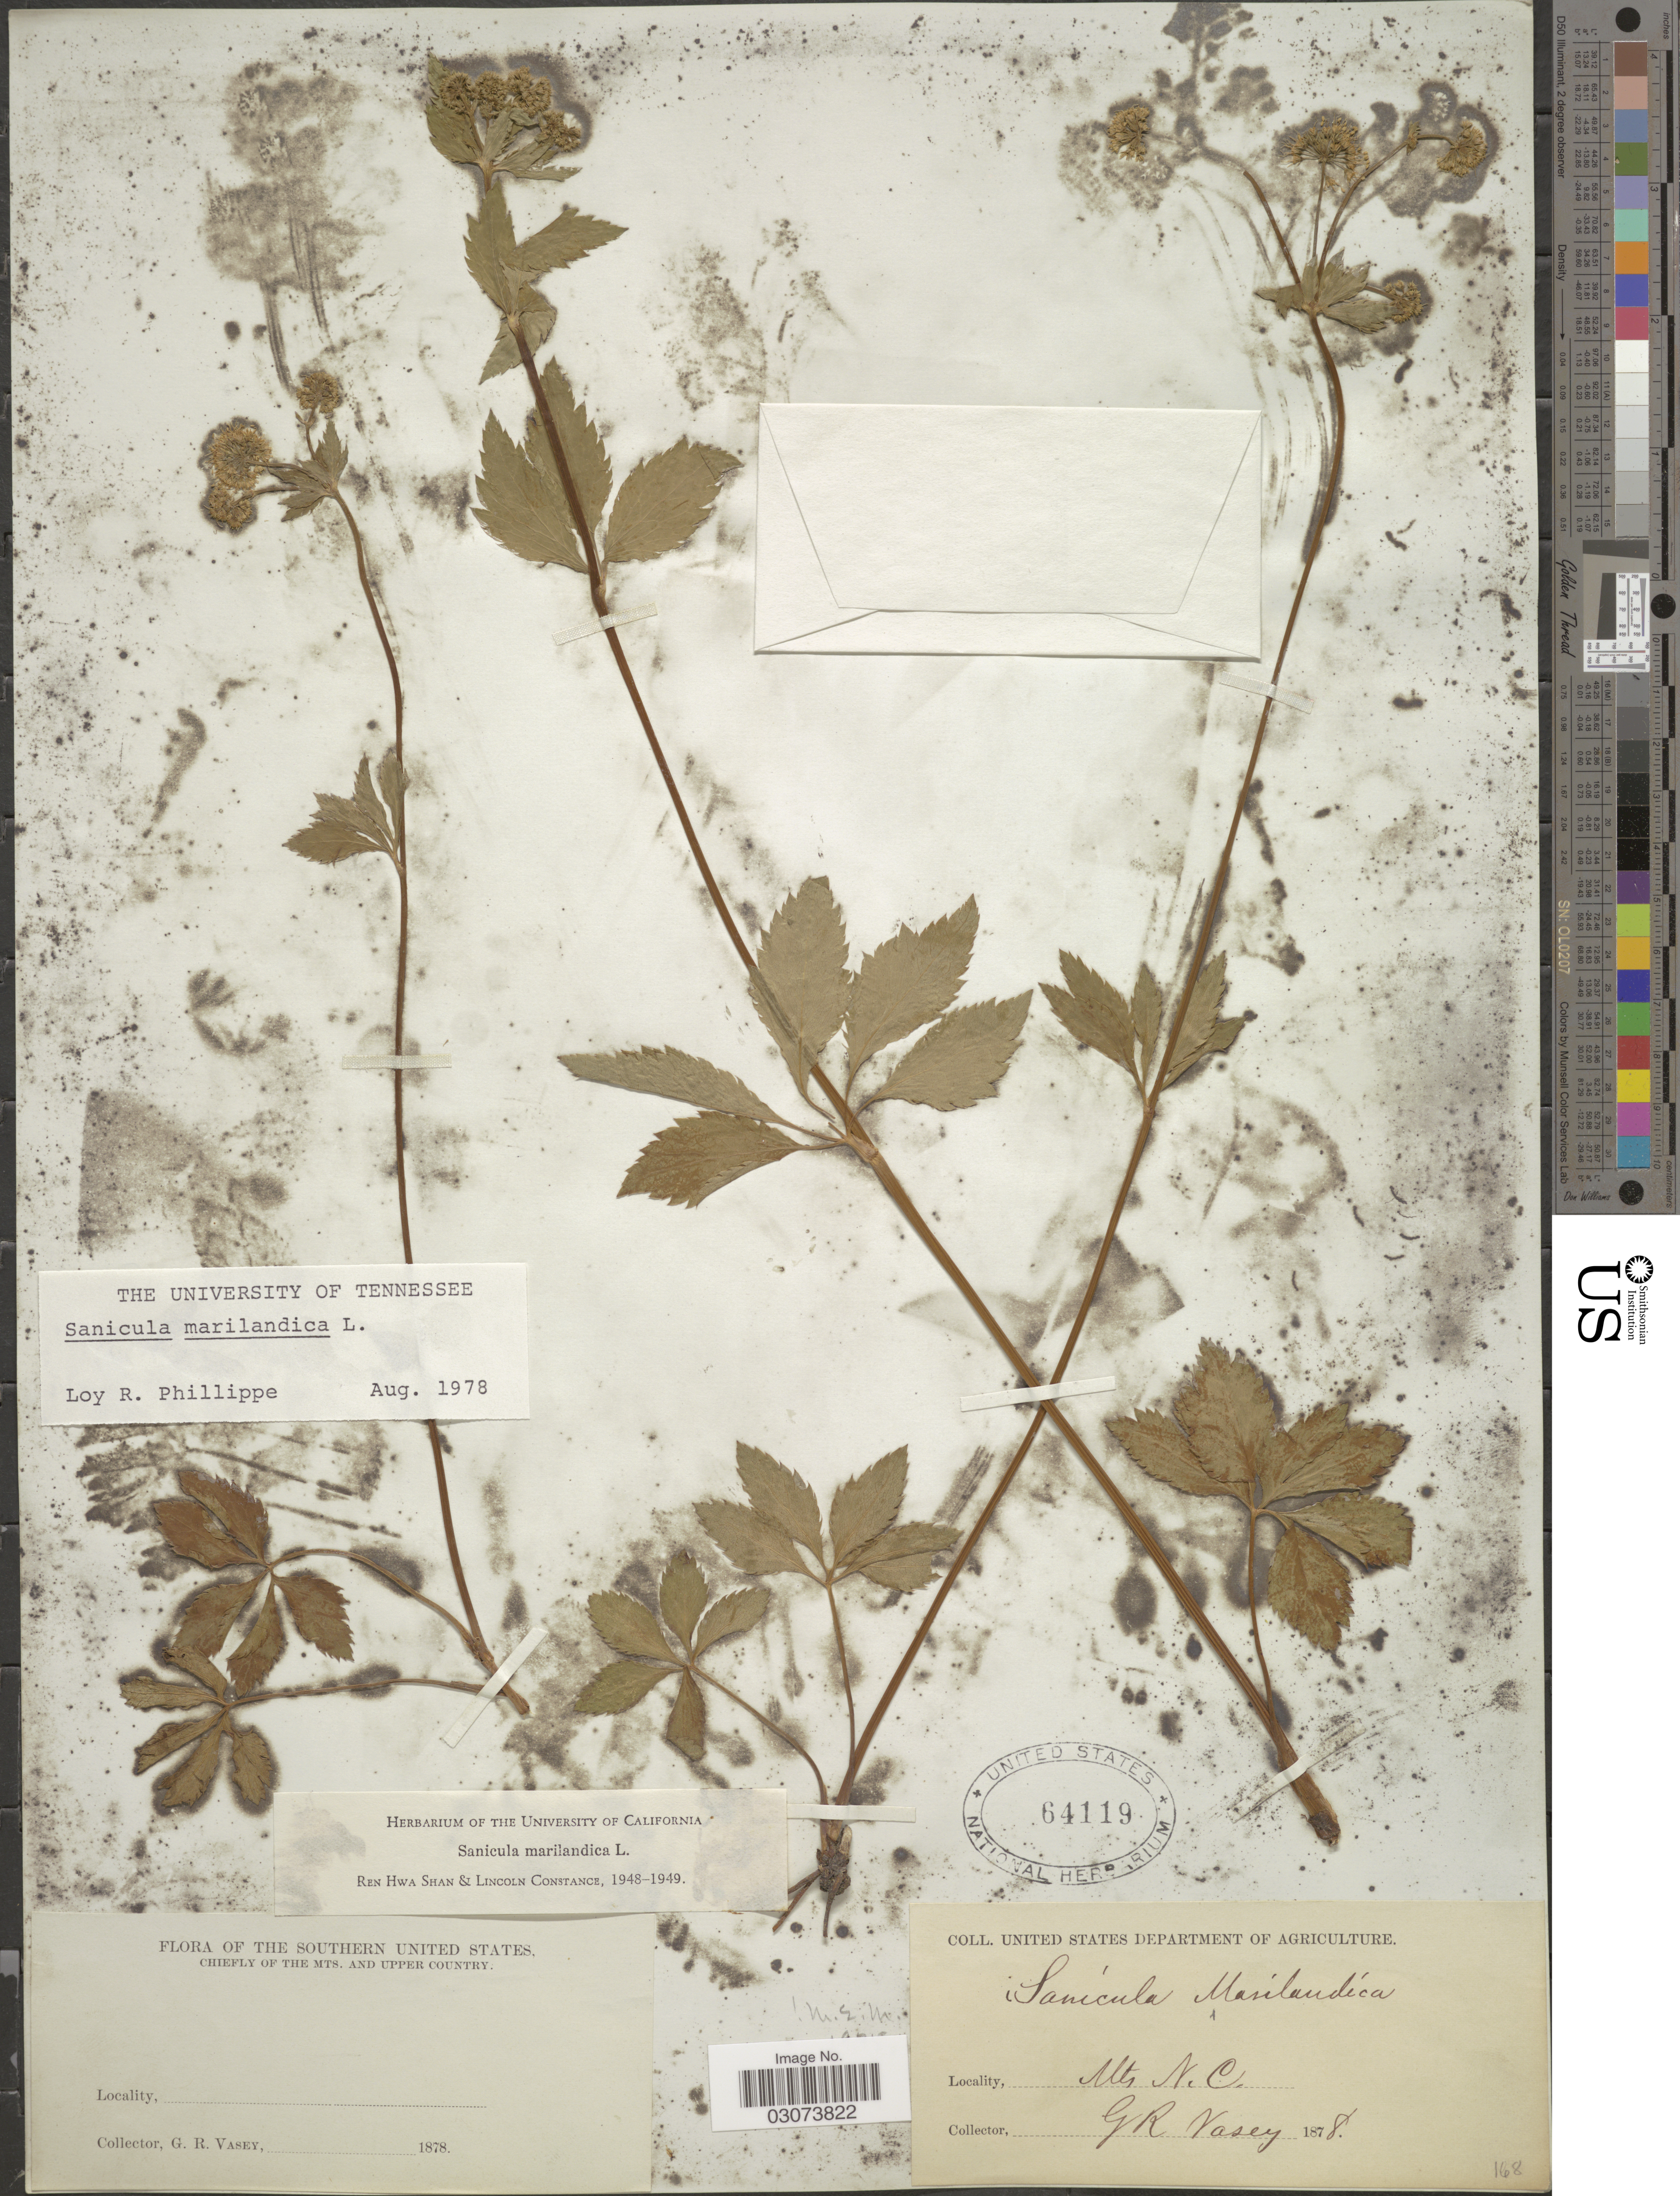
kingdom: Plantae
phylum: Tracheophyta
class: Magnoliopsida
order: Apiales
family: Apiaceae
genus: Sanicula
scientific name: Sanicula marilandica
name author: L.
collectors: G. R. Vasey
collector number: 168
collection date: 1878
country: United States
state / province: North Carolina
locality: Southern United States. Chiefly of the Mts. and Upper Country.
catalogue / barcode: US 64119